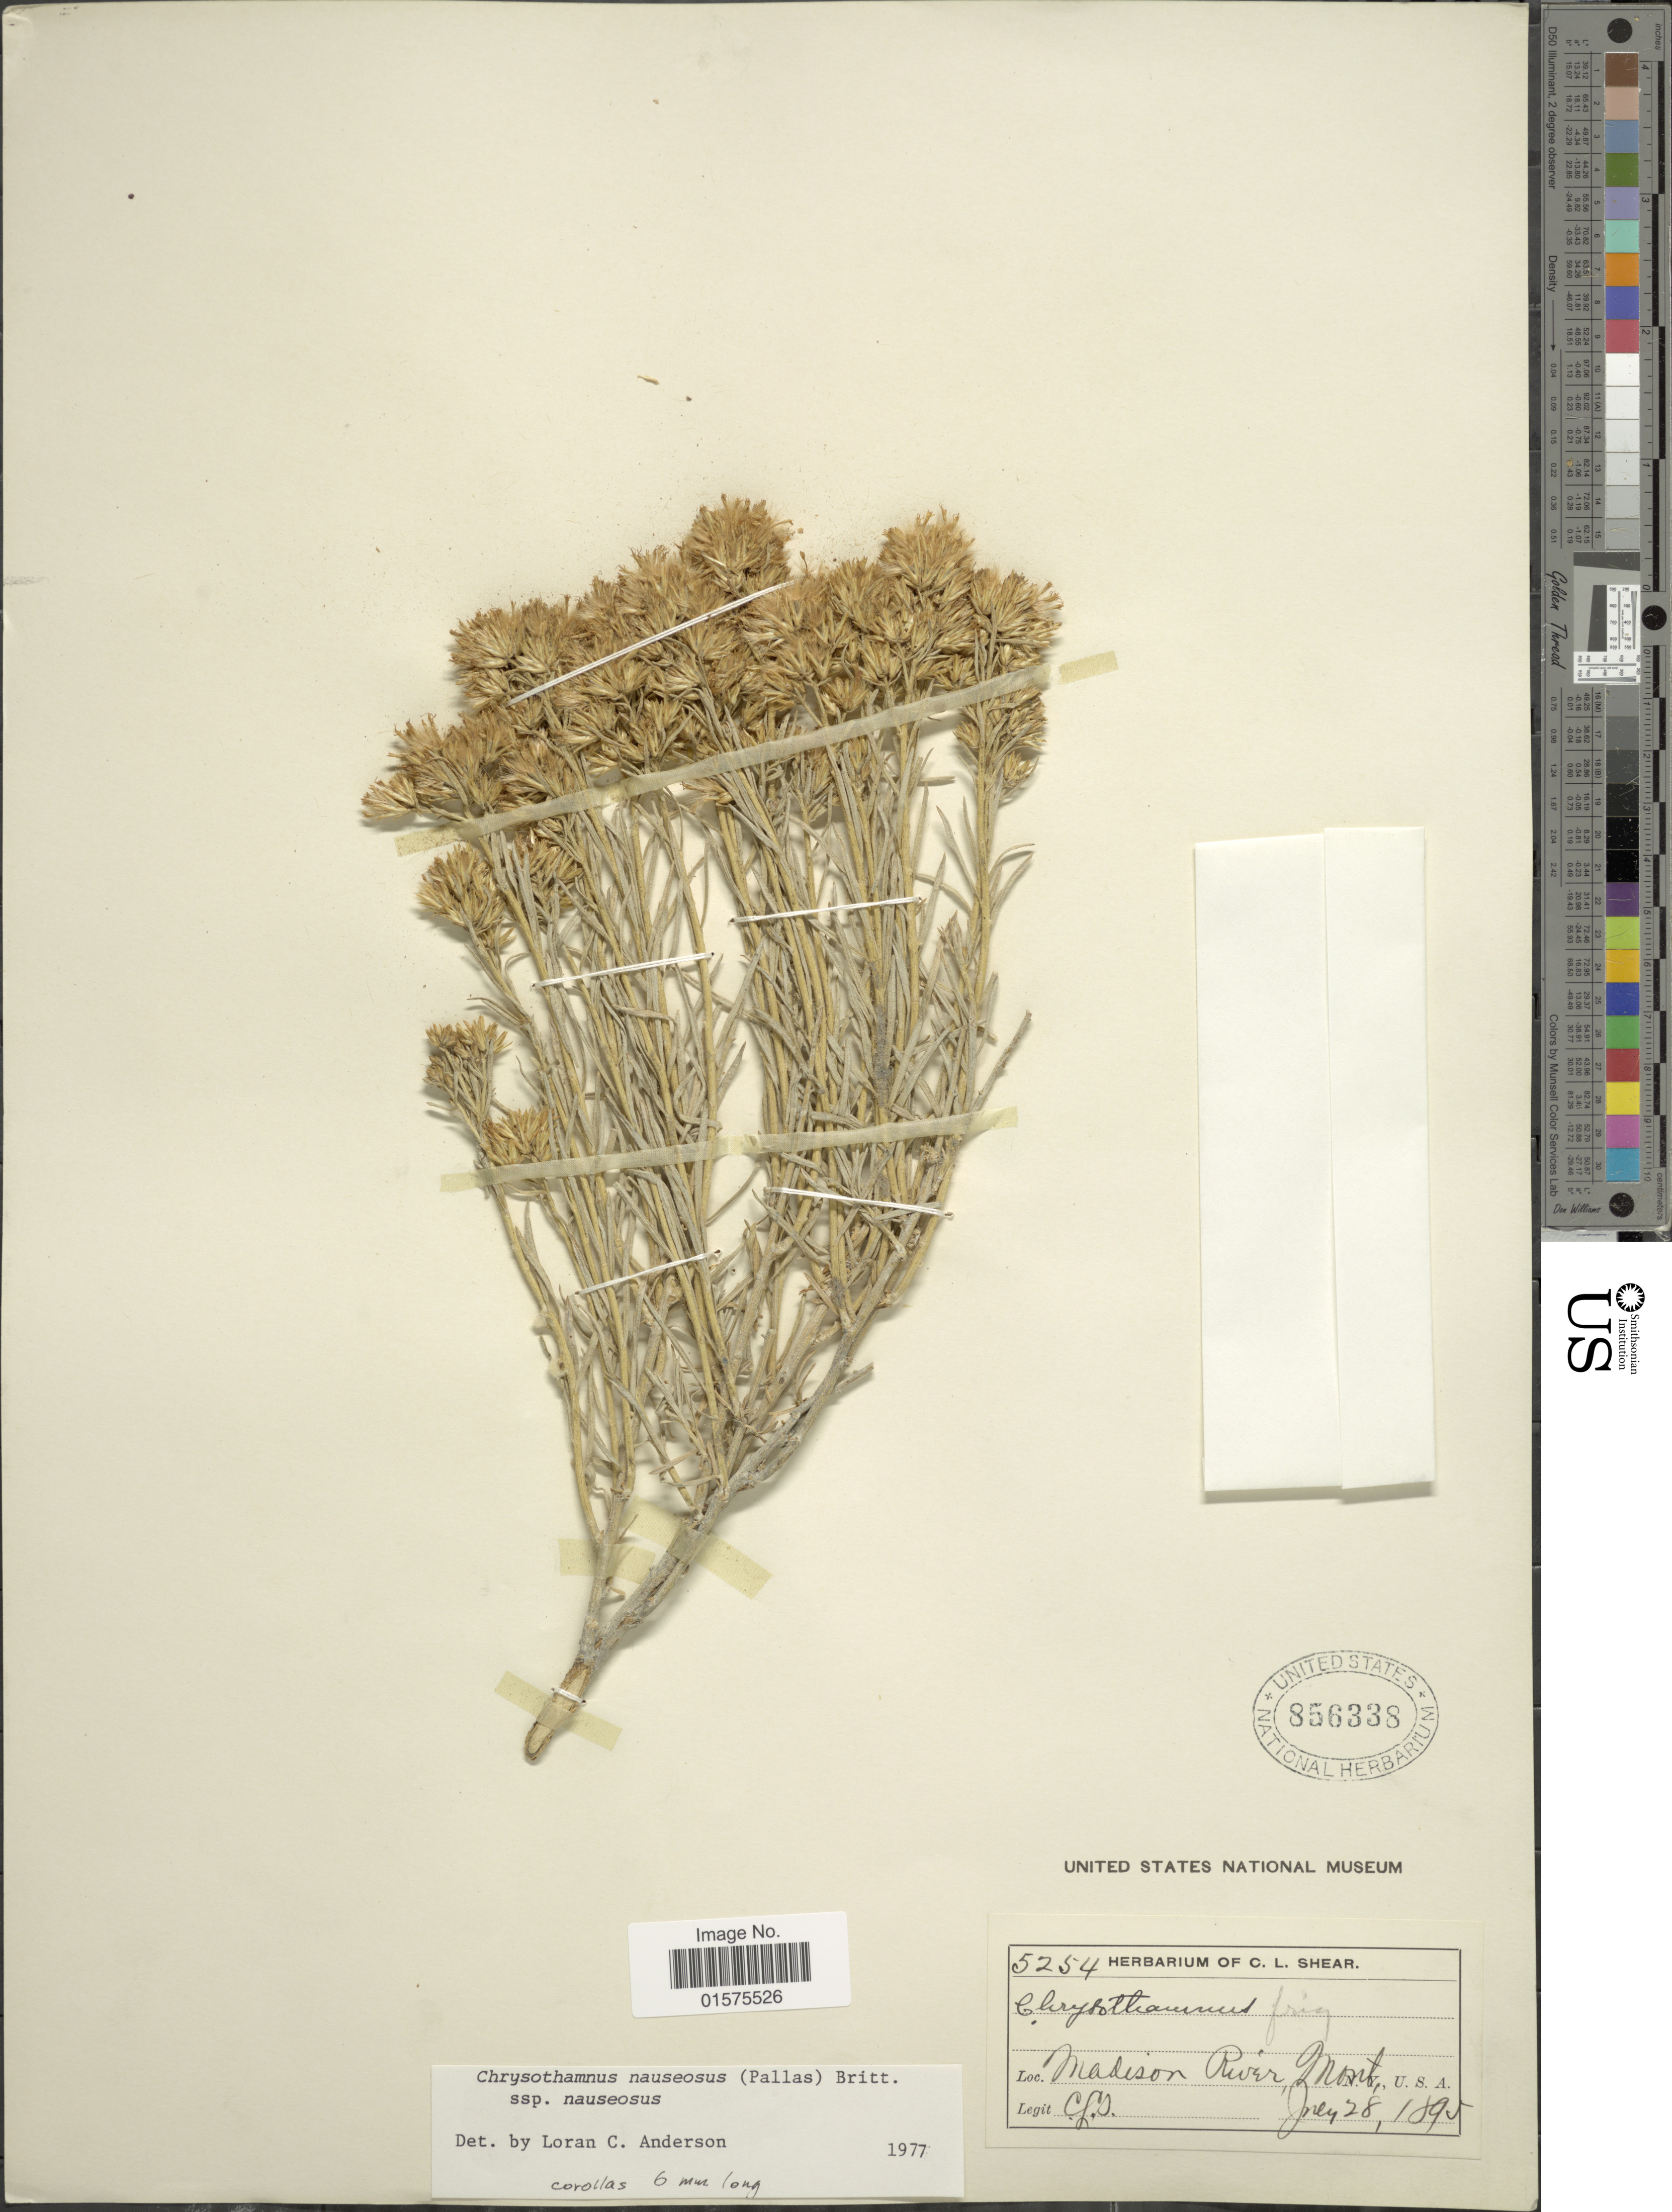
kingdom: Plantae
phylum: Tracheophyta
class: Magnoliopsida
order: Asterales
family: Asteraceae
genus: Ericameria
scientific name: Ericameria nauseosa var. nauseosa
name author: (Pall. ex Pursh) G.L. Nesom & G.I. Baird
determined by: Urbatsch, Lowell E., Curator (LSU), Louisiana State University (UNITED STATES)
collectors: C. L. Shear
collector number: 5254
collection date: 1895-07-28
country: United States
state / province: Montana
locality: Madison River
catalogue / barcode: US 856338